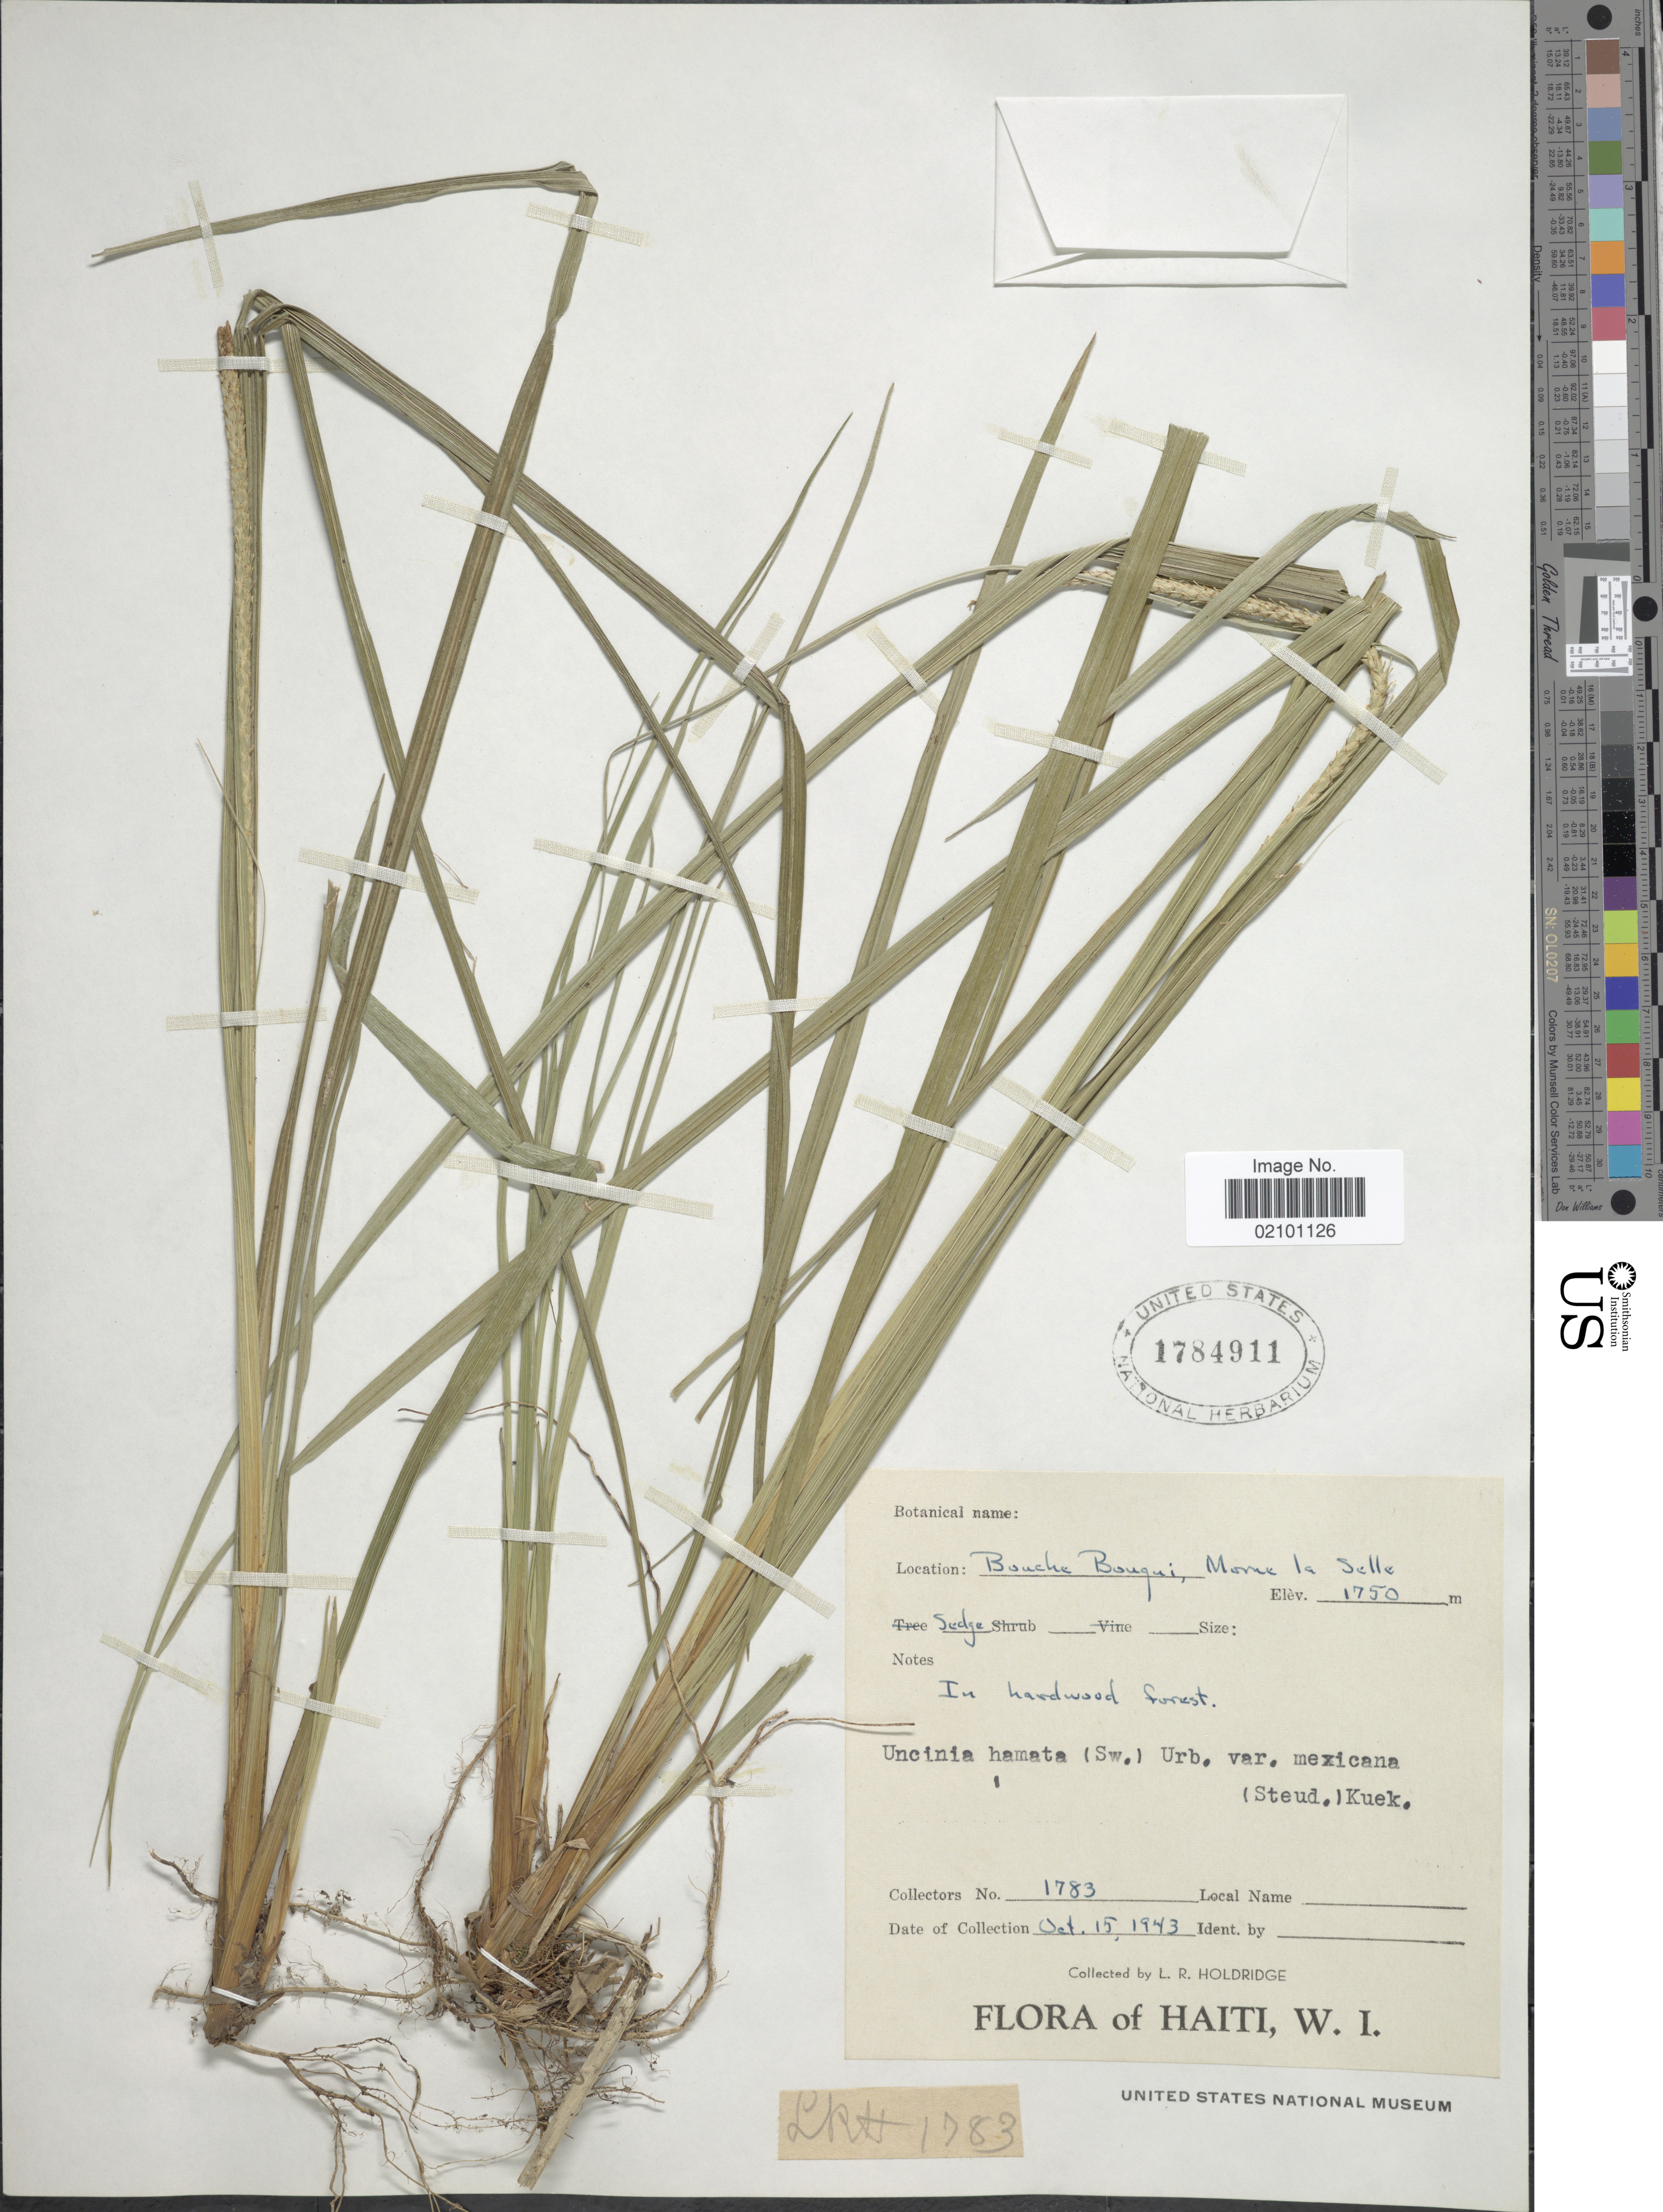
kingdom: Plantae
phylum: Tracheophyta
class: Liliopsida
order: Poales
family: Cyperaceae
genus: Carex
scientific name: Carex hamata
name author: Sw.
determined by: Strong, M. T., (US), Smithsonian Institution - National Museum of Natural History (UNITED STATES)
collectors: L. Holdridge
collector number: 1783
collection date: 1943-10-15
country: Haiti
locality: Bouche Bougui, Morne la Selle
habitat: In hardwood forest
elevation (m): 1750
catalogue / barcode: US 1784911